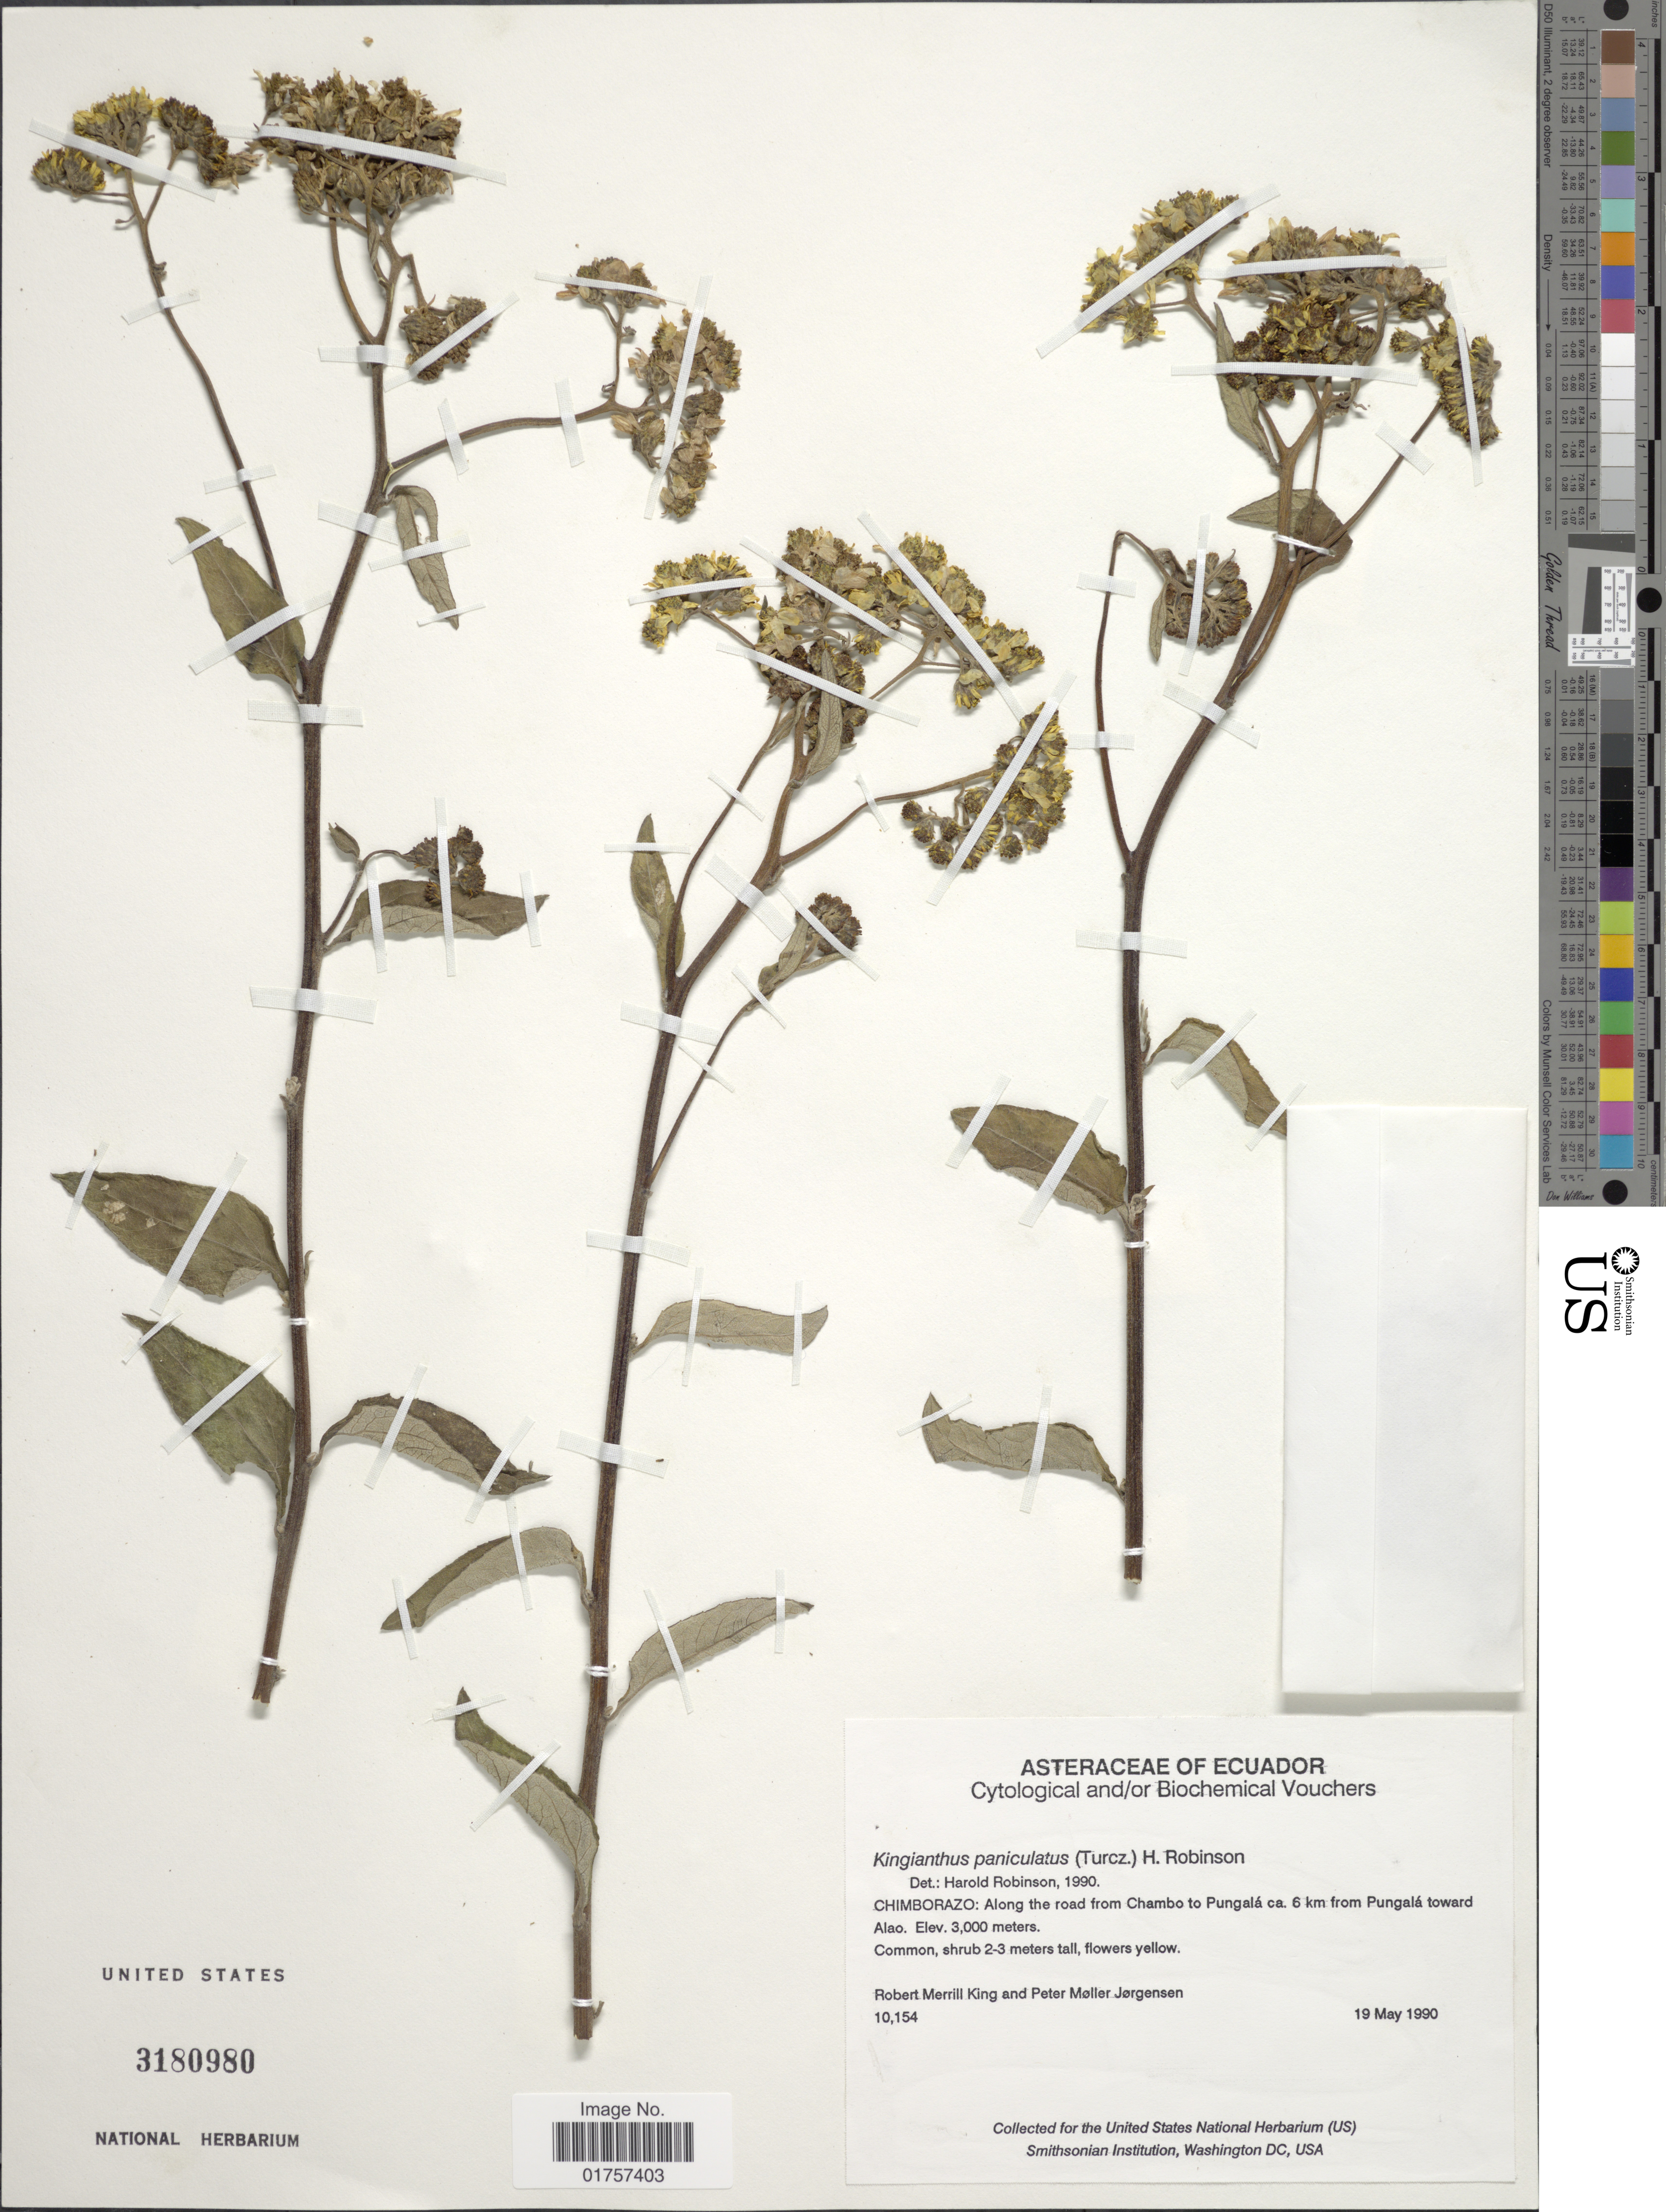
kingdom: Plantae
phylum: Tracheophyta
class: Magnoliopsida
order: Asterales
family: Asteraceae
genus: Kingianthus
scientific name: Kingianthus paniculatus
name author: (Turcz.) H. Rob.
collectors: R. M. King & P. M. Jørgensen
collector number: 10154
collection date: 1990-05-19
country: Ecuador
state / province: Chimborazo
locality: Along the road from Chambo to Pungalá ca. 6 km from Pungalá toward Alao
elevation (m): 3000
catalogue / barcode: US 3180980